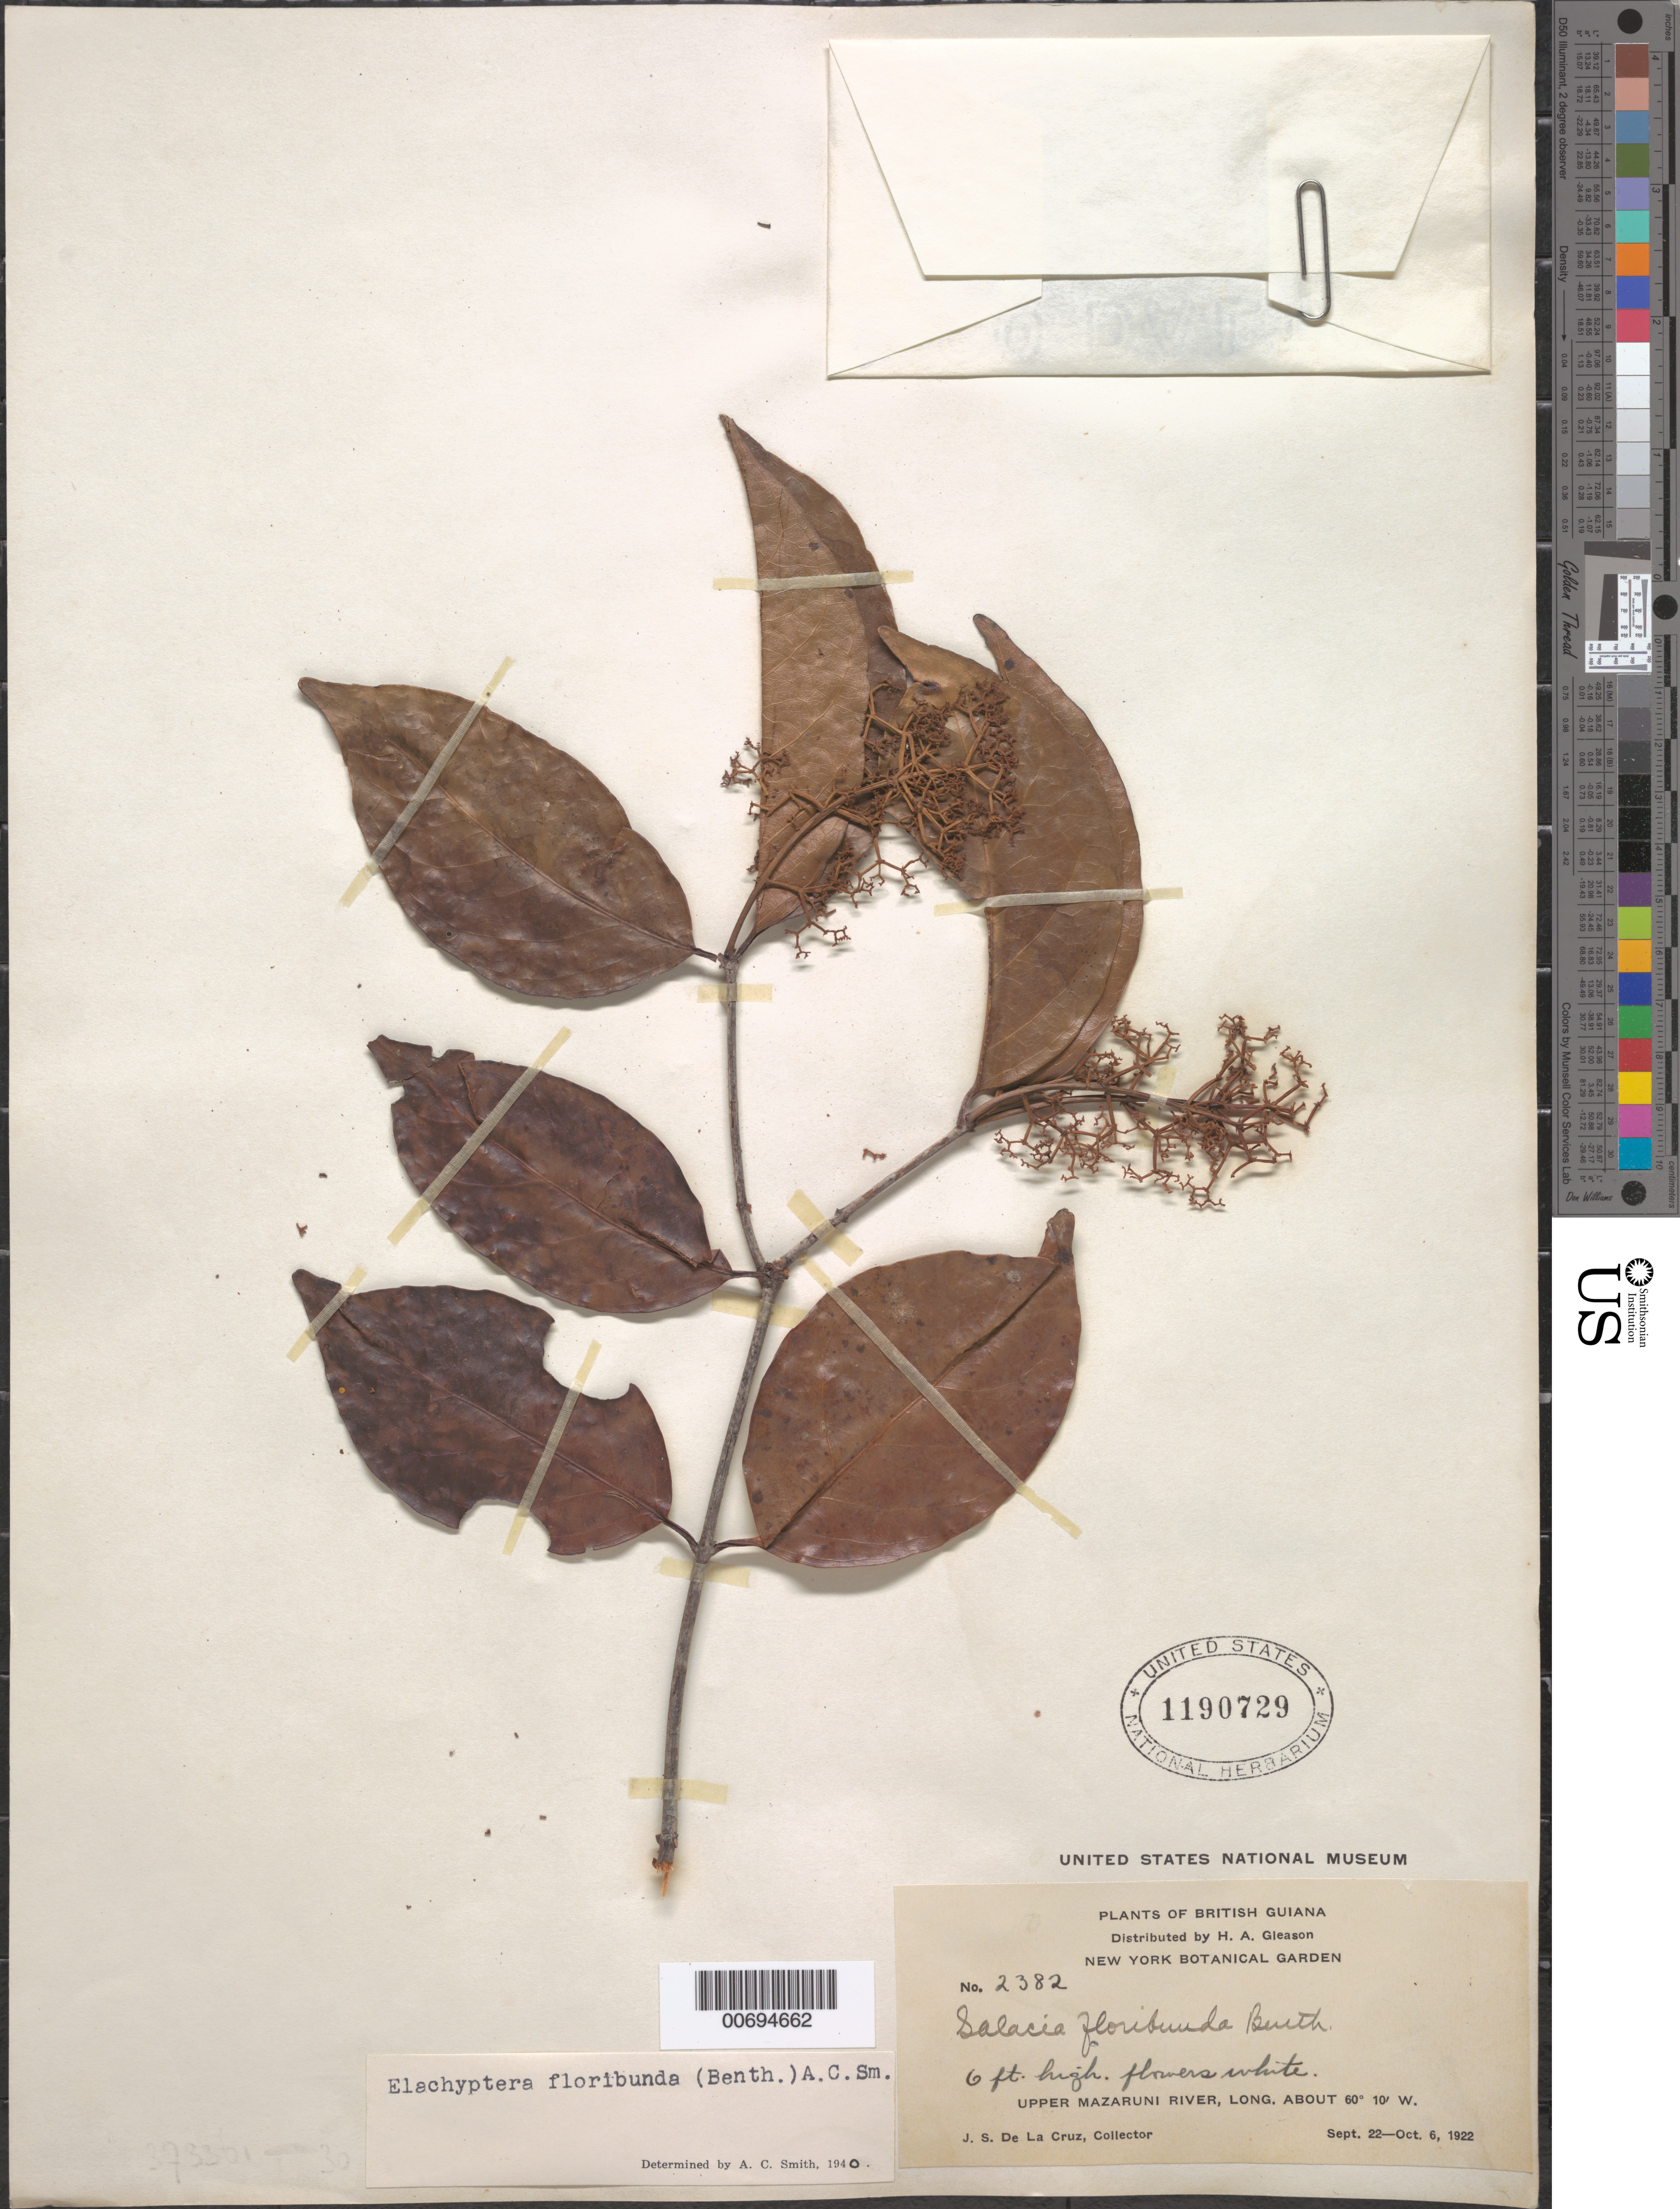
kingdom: Plantae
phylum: Tracheophyta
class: Magnoliopsida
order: Celastrales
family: Celastraceae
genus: Elachyptera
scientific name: Elachyptera floribunda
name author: (Benth.) A.C. Sm.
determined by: Smith, A. C.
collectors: J. S. de la Cruz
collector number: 2382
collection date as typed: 22-Sep-22 to 6-Oct-22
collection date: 1922-09-22/1922-10-06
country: Guyana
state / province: Cuyuni-Mazaruni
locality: Upper Mazaruni R.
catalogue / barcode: US 1190729